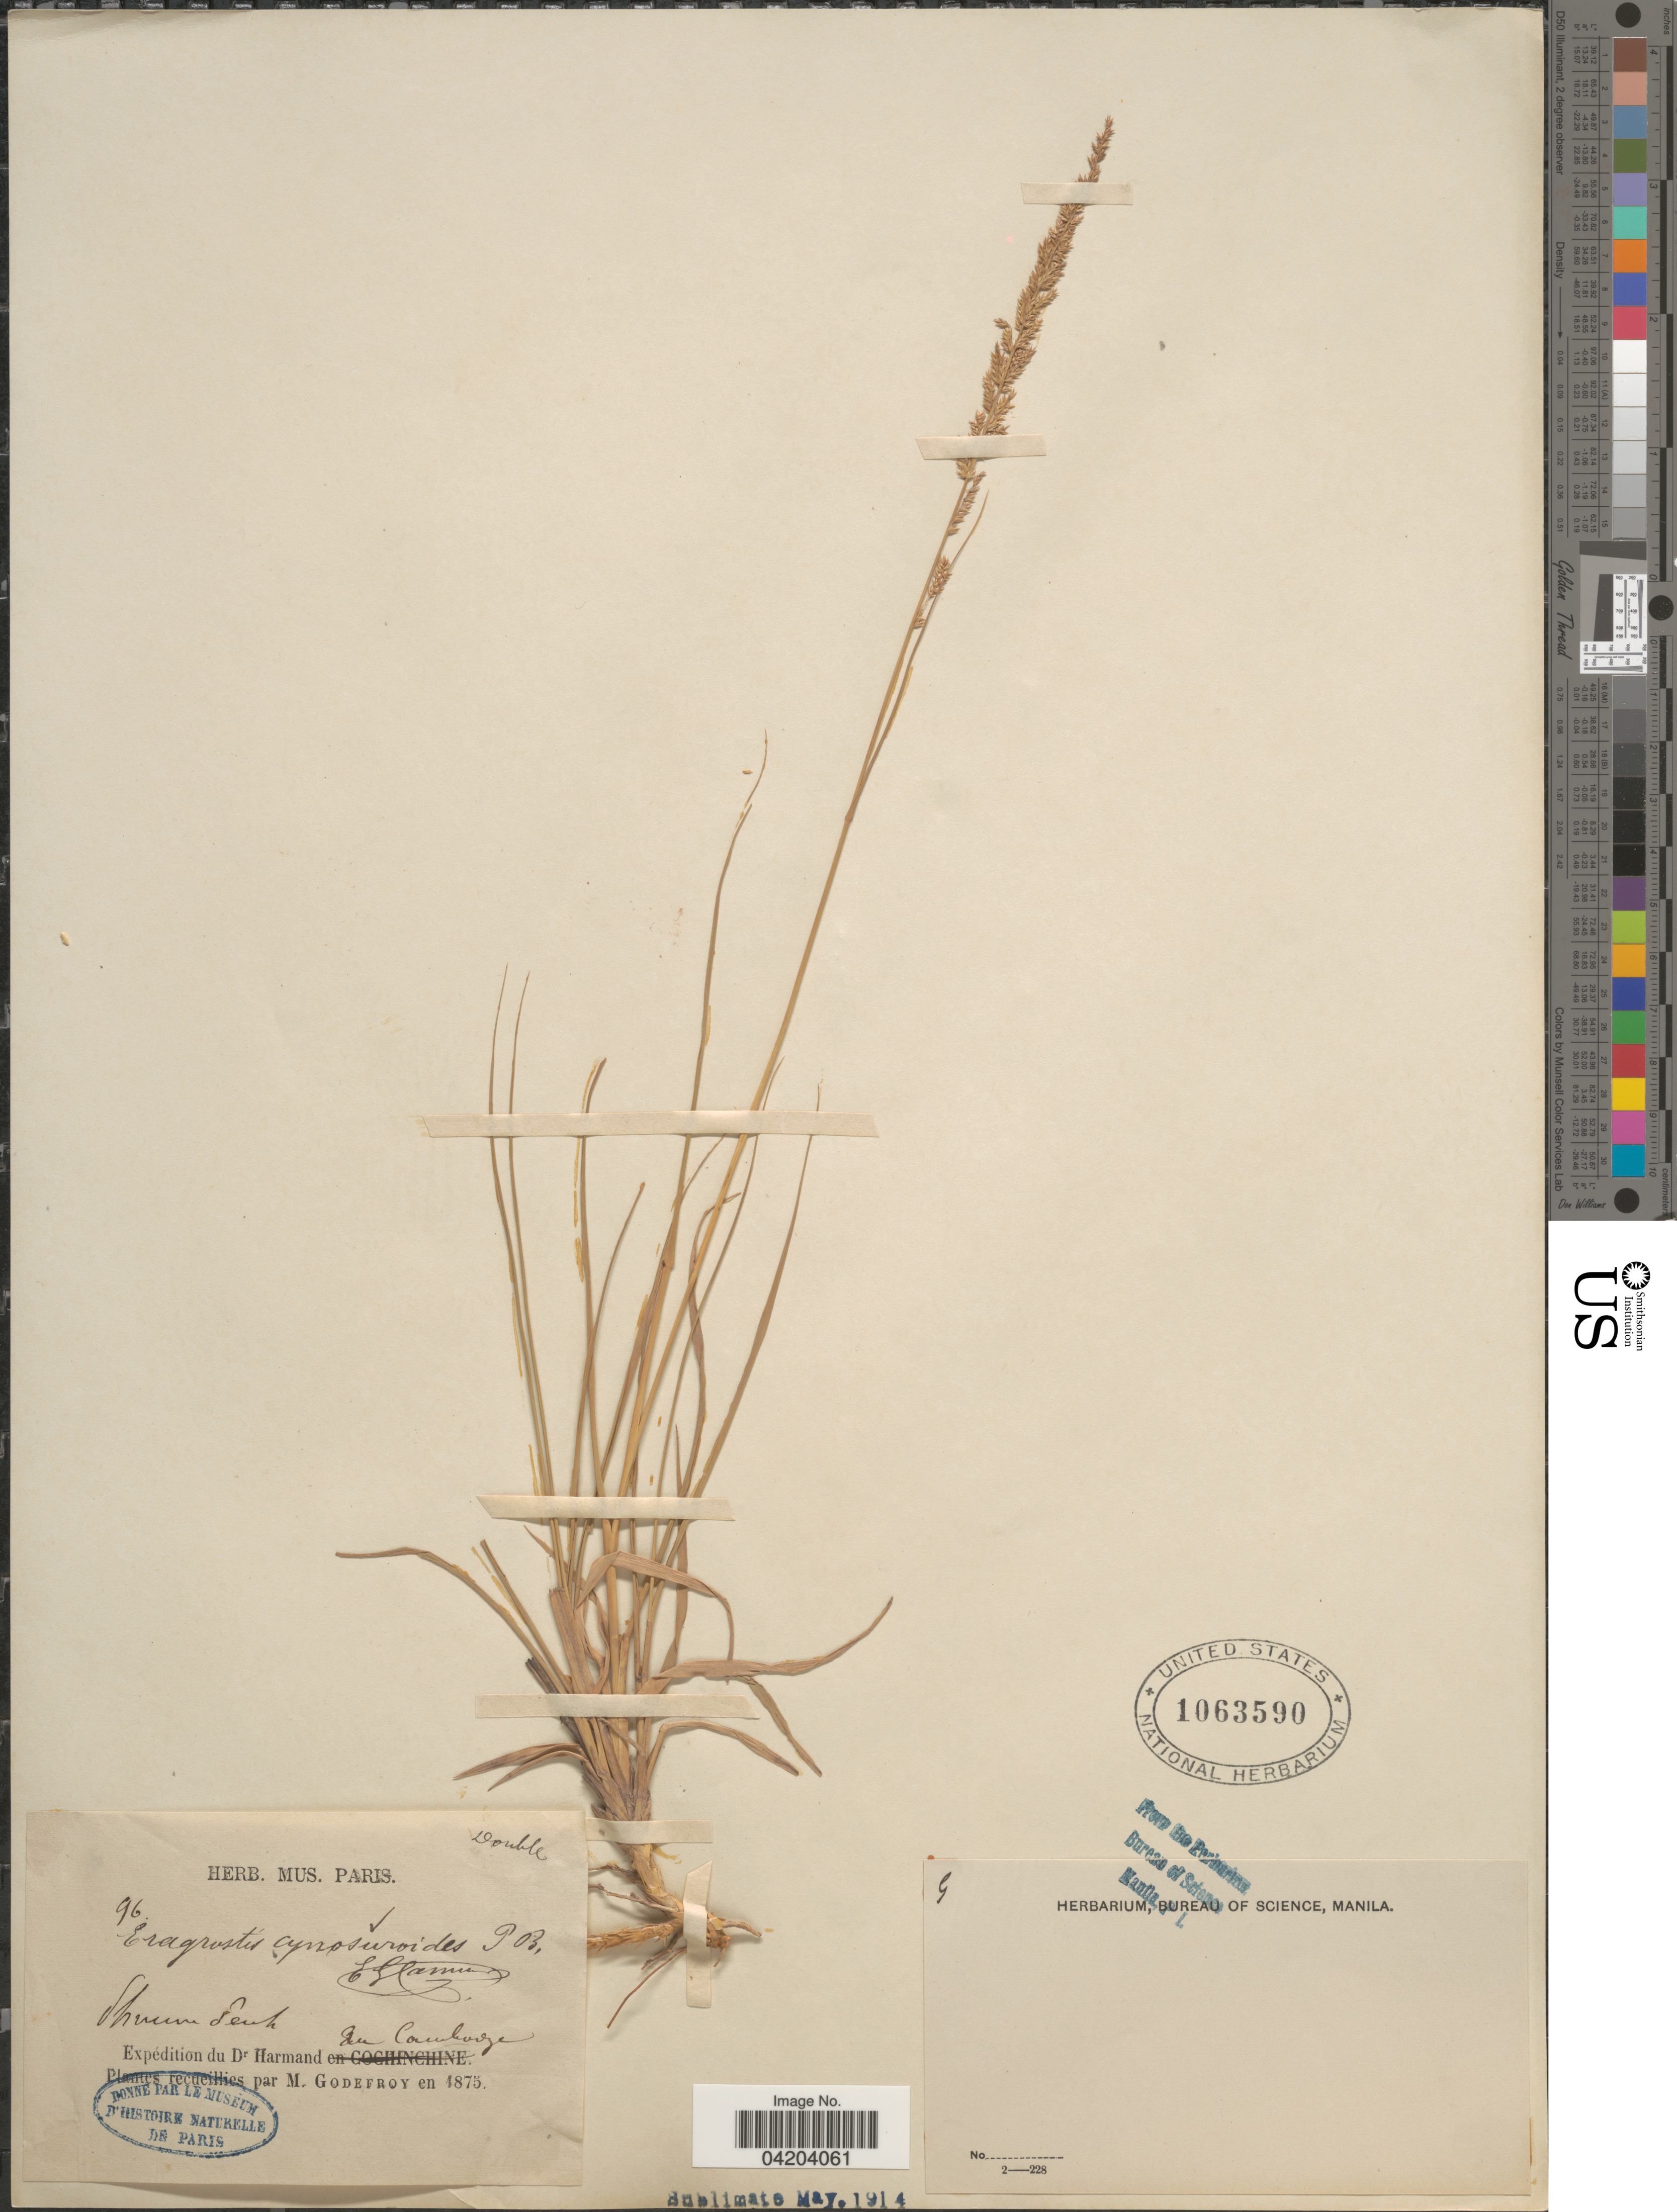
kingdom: Plantae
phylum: Tracheophyta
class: Liliopsida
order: Poales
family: Poaceae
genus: Desmostachya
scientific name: Desmostachya bipinnata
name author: (L.) Stapf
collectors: M. Godefroy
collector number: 96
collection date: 1875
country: Cambodia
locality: [illegible text]. Expédition du Dr Harmand En Cambodge.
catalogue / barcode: US 1063590